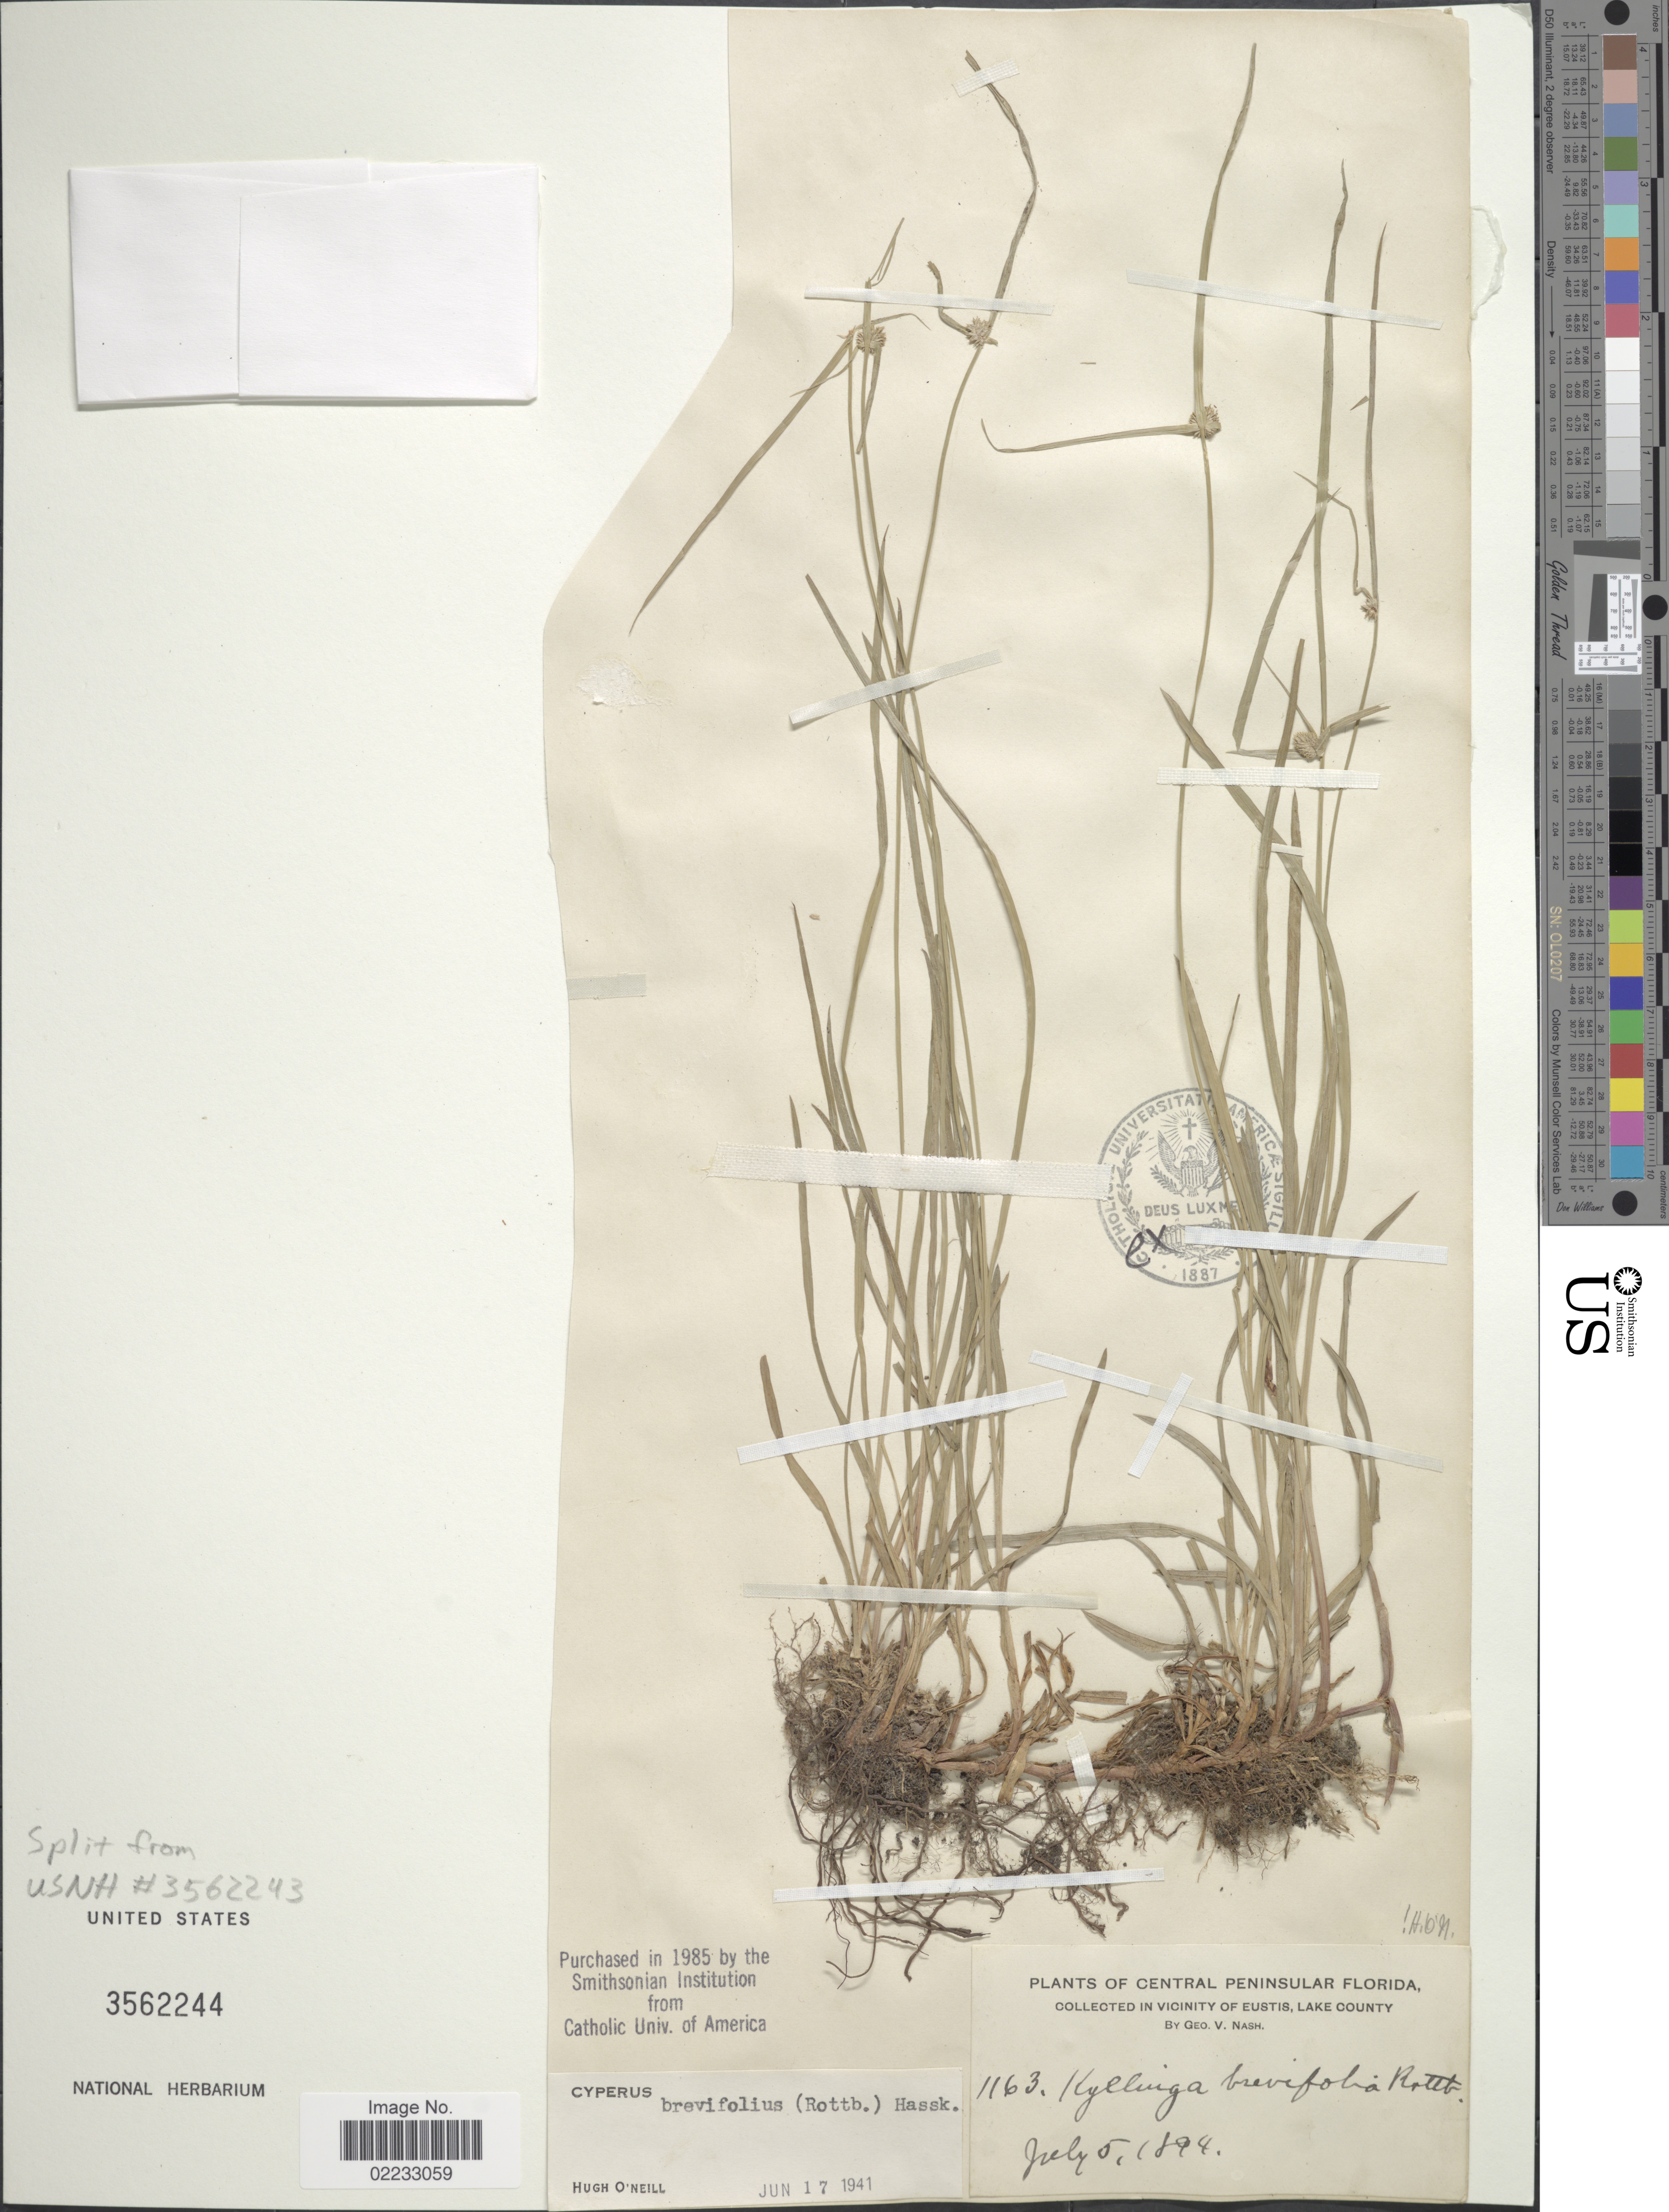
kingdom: Plantae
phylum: Tracheophyta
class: Liliopsida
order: Poales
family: Cyperaceae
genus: Cyperus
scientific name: Cyperus brevifolius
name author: (Rottb.) Hassk.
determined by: Strong, M. T., (US), Smithsonian Institution - National Museum of Natural History (UNITED STATES)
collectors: G. V. Nash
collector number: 1163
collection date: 1894-07-05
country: United States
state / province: Florida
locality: Central Peninsular Florida. In Vicinity of Eustis, Lake County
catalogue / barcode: US 3562244